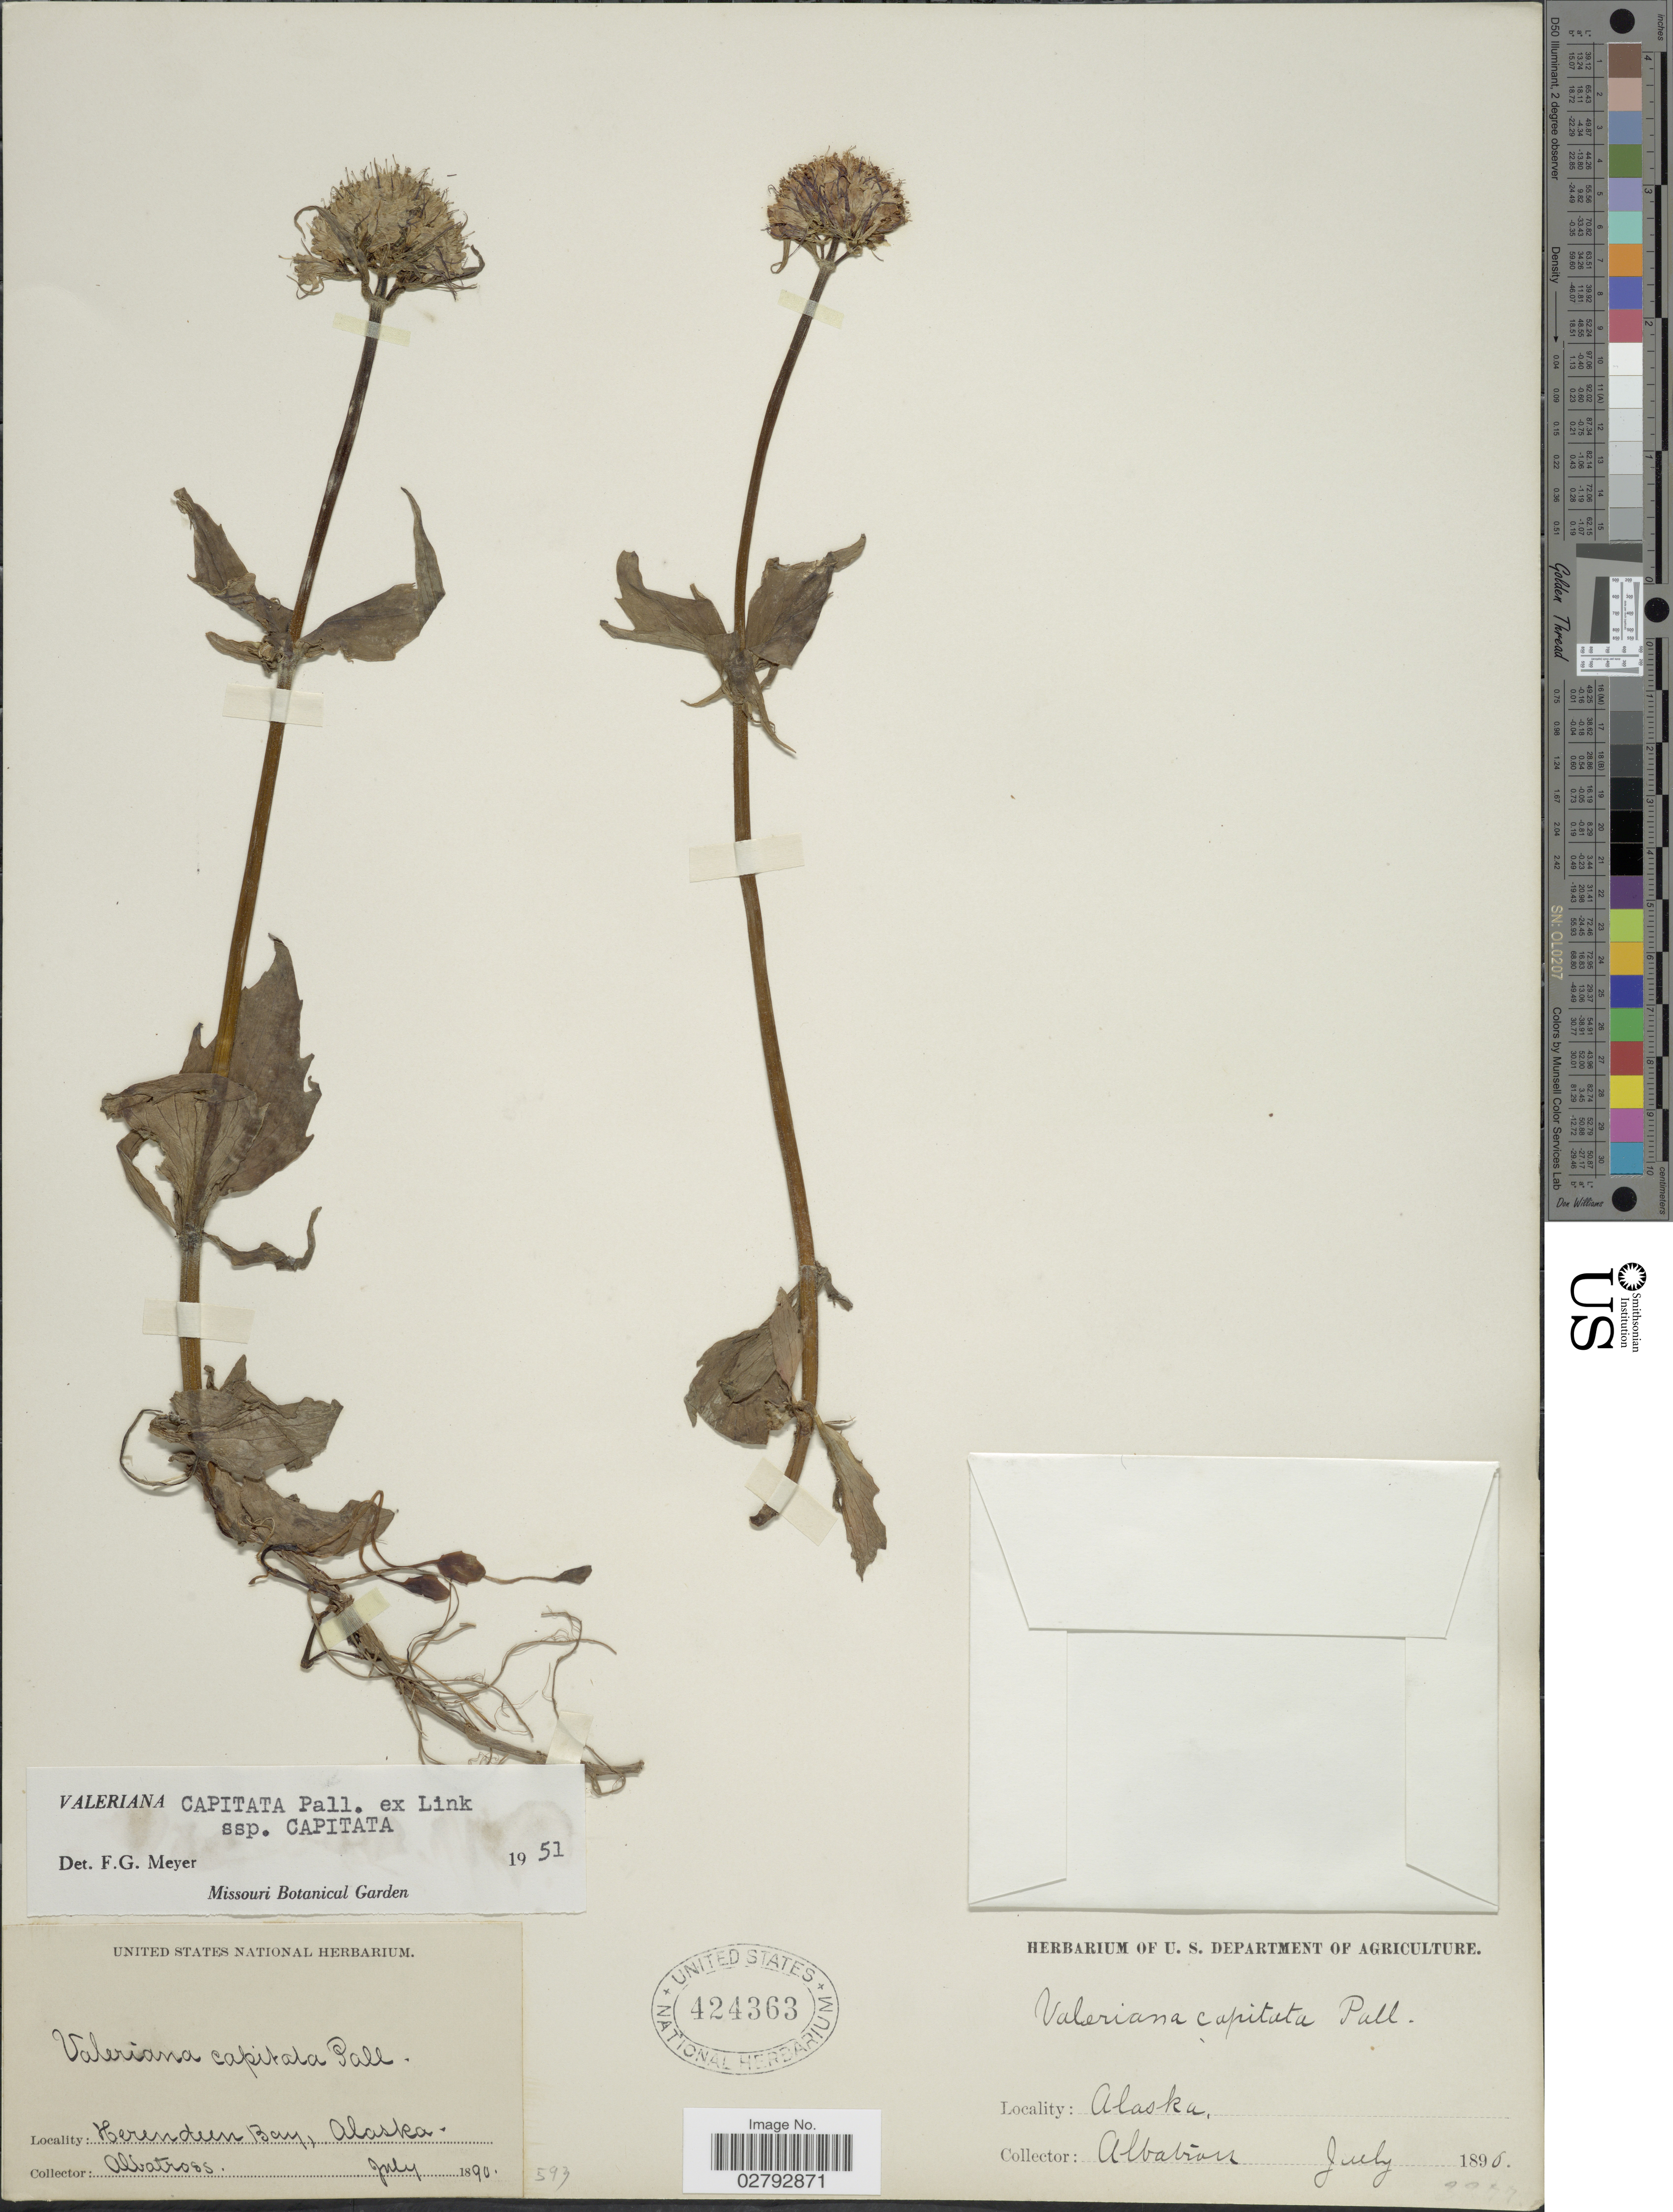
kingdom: Plantae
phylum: Tracheophyta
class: Magnoliopsida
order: Dipsacales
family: Caprifoliaceae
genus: Valeriana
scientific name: Valeriana capitata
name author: Link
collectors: "The Albatross"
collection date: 1890-07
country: United States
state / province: Alaska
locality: Herendeen Bay.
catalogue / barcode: US 424363